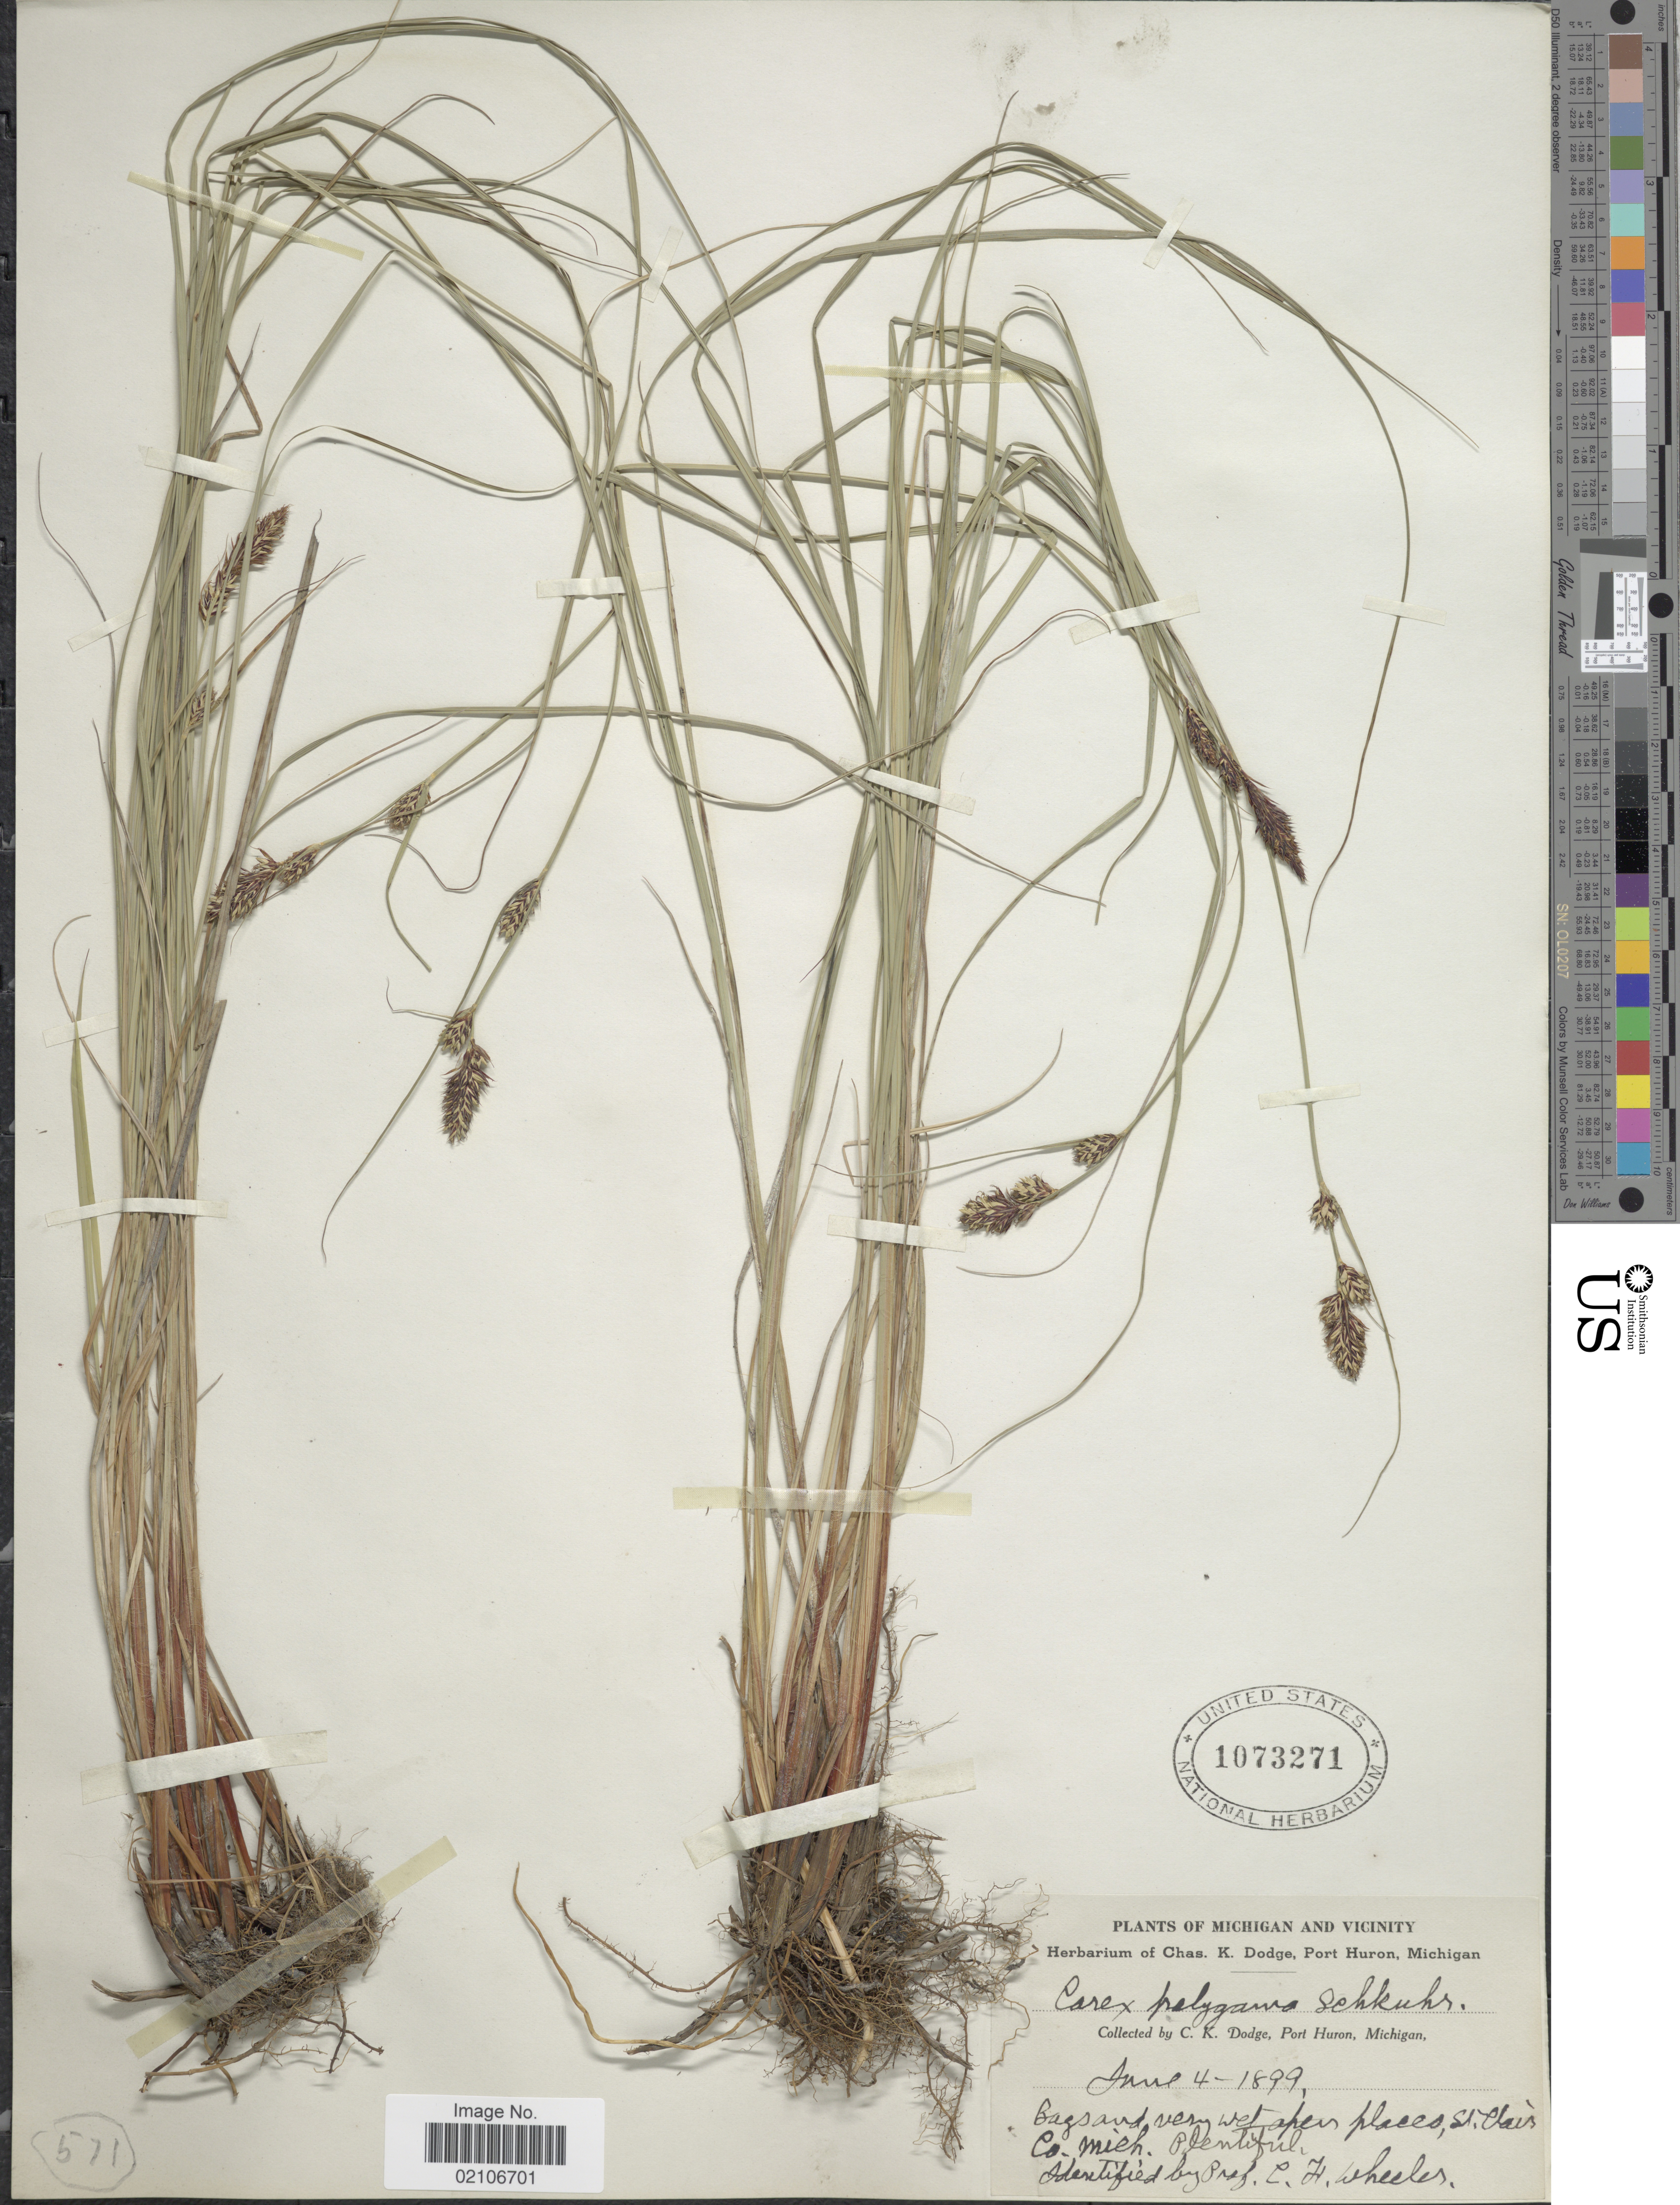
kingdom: Plantae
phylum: Tracheophyta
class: Liliopsida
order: Poales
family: Cyperaceae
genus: Carex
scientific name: Carex buxbaumii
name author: Wahlenb.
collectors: C. Dodge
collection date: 1899-06-04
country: United States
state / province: Michigan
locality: Michigan and Vicinity, Nogs and very wet open places, St Clair Co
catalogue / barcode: US 1073271